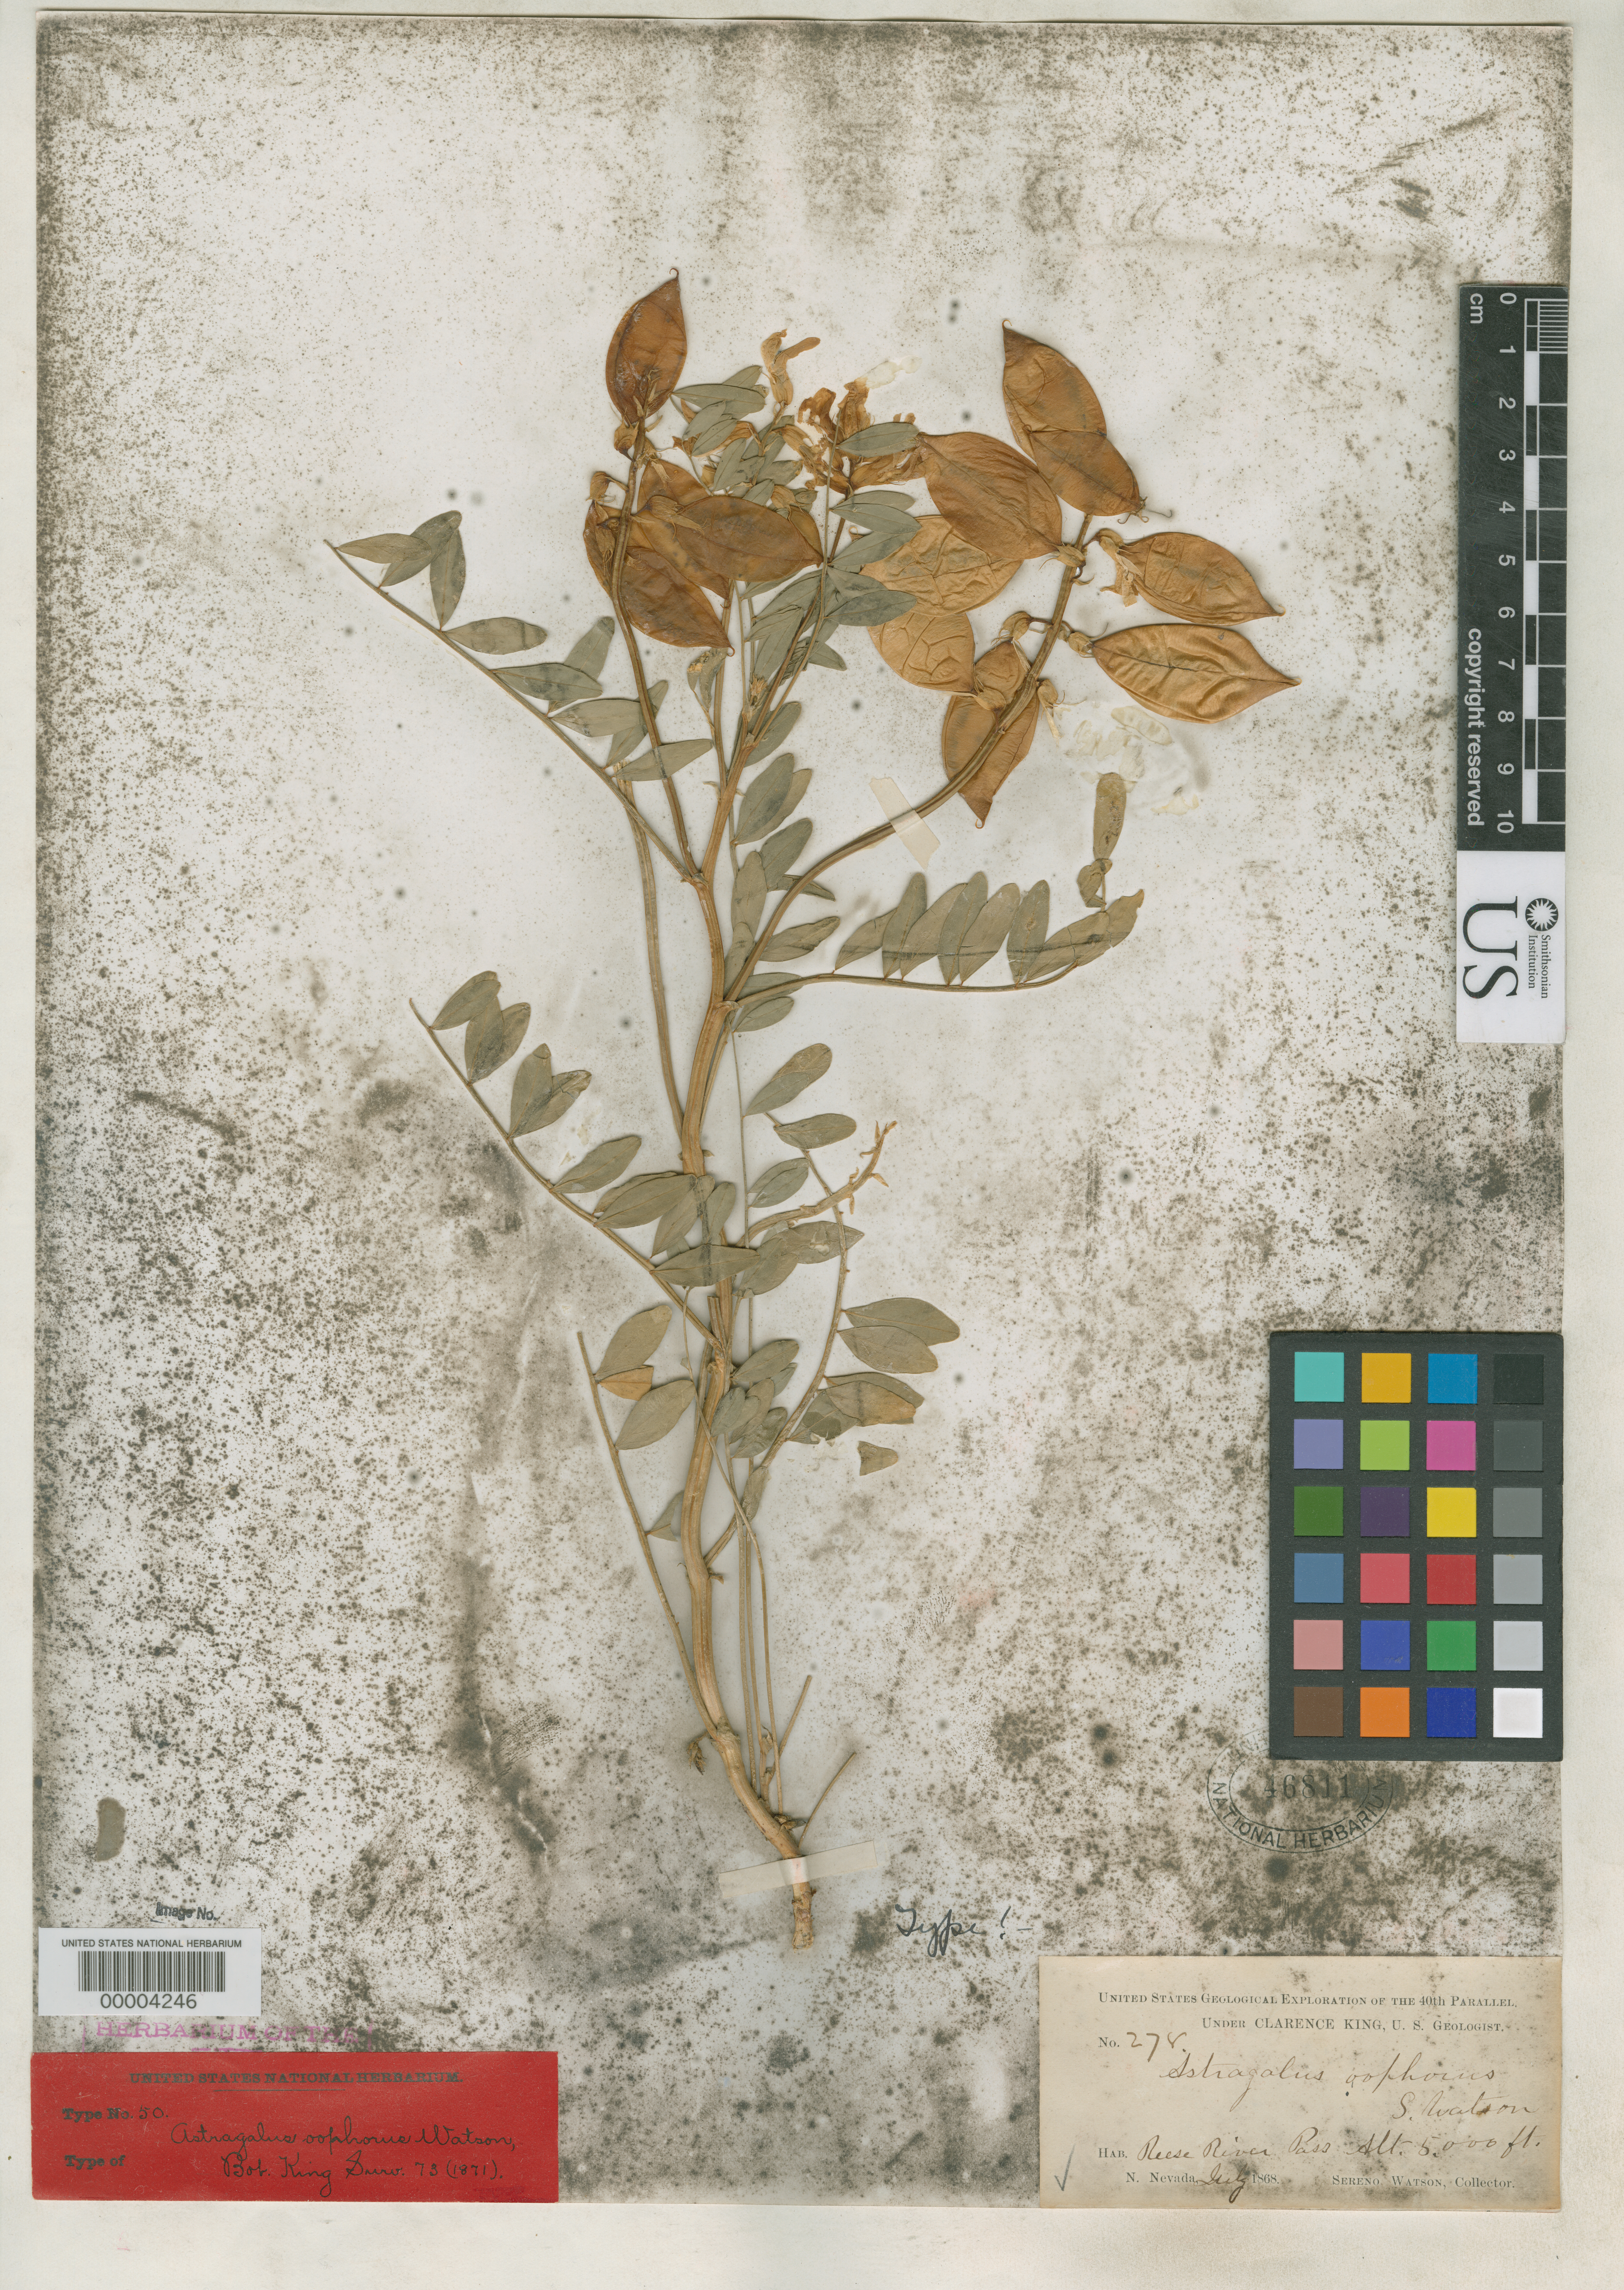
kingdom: Plantae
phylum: Tracheophyta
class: Magnoliopsida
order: Fabales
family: Fabaceae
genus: Astragalus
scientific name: Astragalus oophorus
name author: S. Watson in C. King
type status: Holotype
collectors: S. Watson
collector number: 278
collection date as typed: Jul 1868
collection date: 1868-07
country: United States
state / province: Nevada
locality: Shoshone Mountains, Reese River Pass.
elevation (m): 1676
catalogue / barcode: US 46811